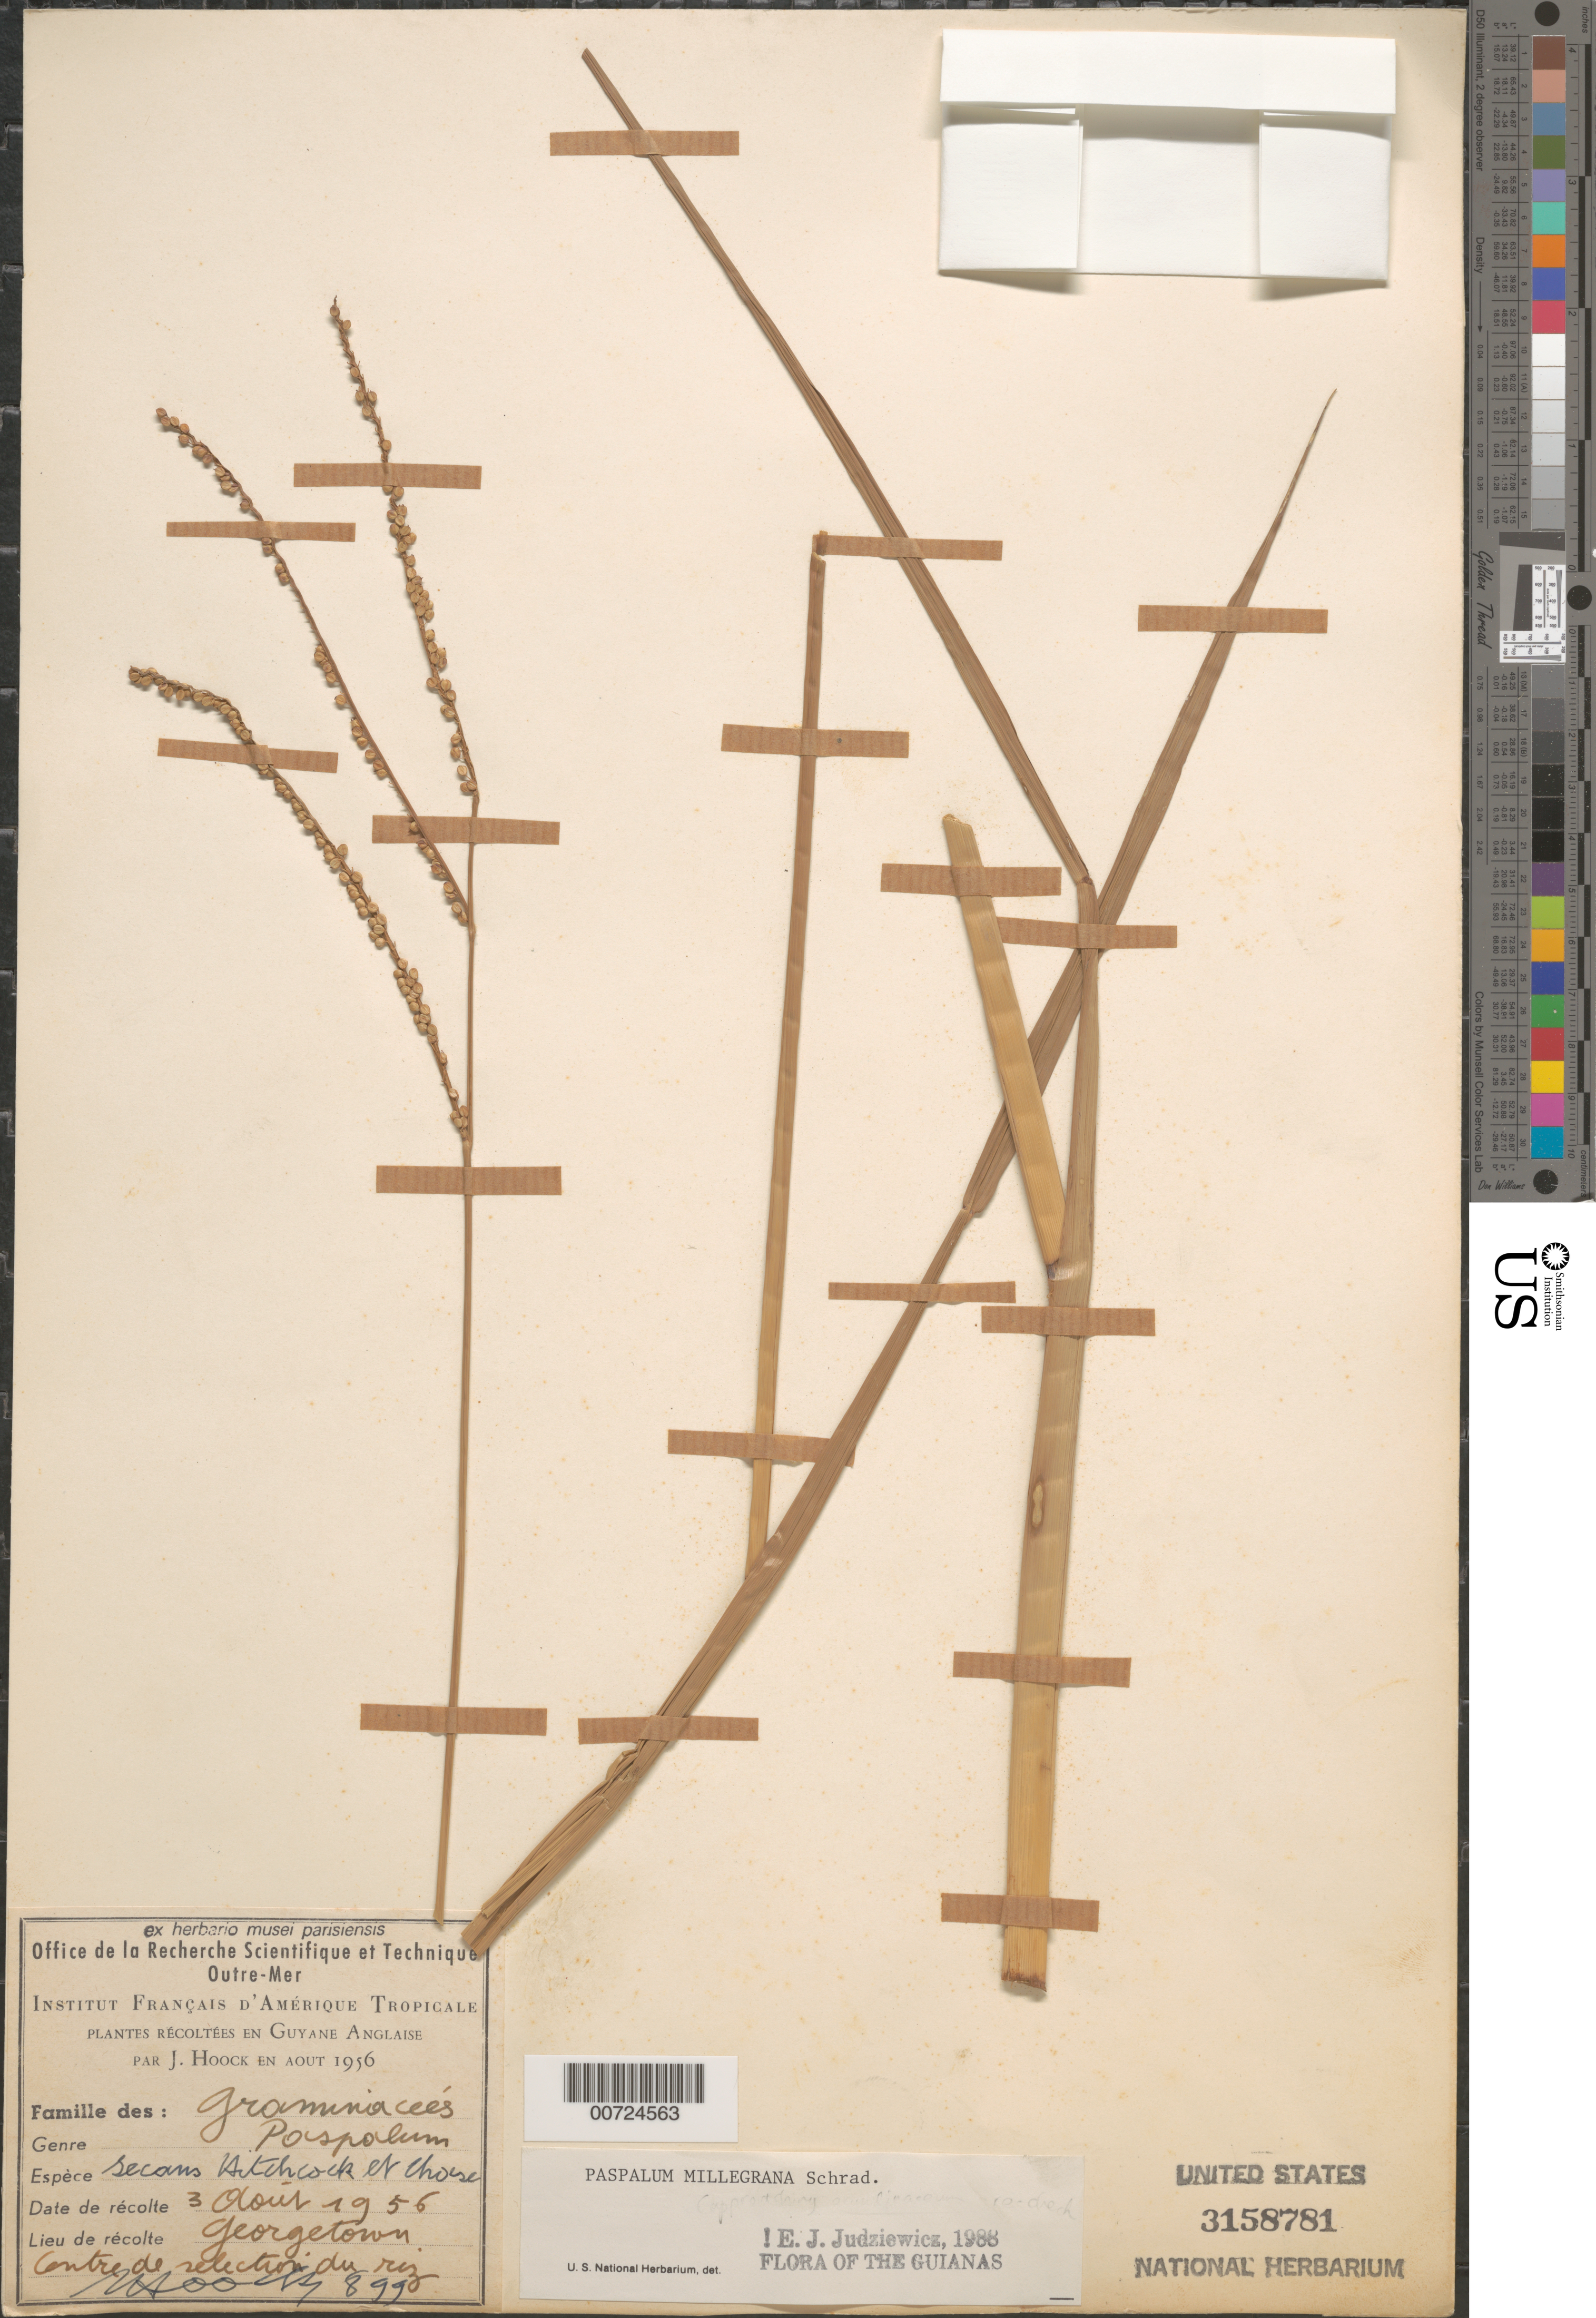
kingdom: Plantae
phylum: Tracheophyta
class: Liliopsida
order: Poales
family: Poaceae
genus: Paspalum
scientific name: Paspalum millegrana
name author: Schrad.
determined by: Judziewicz, E. J.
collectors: J. Hoock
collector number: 899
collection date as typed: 3-Aug-56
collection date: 1956-08-03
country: Guyana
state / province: Mahaica-Berbice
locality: Centre d'essai du riz [Rice Research Station]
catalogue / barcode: US 3158781